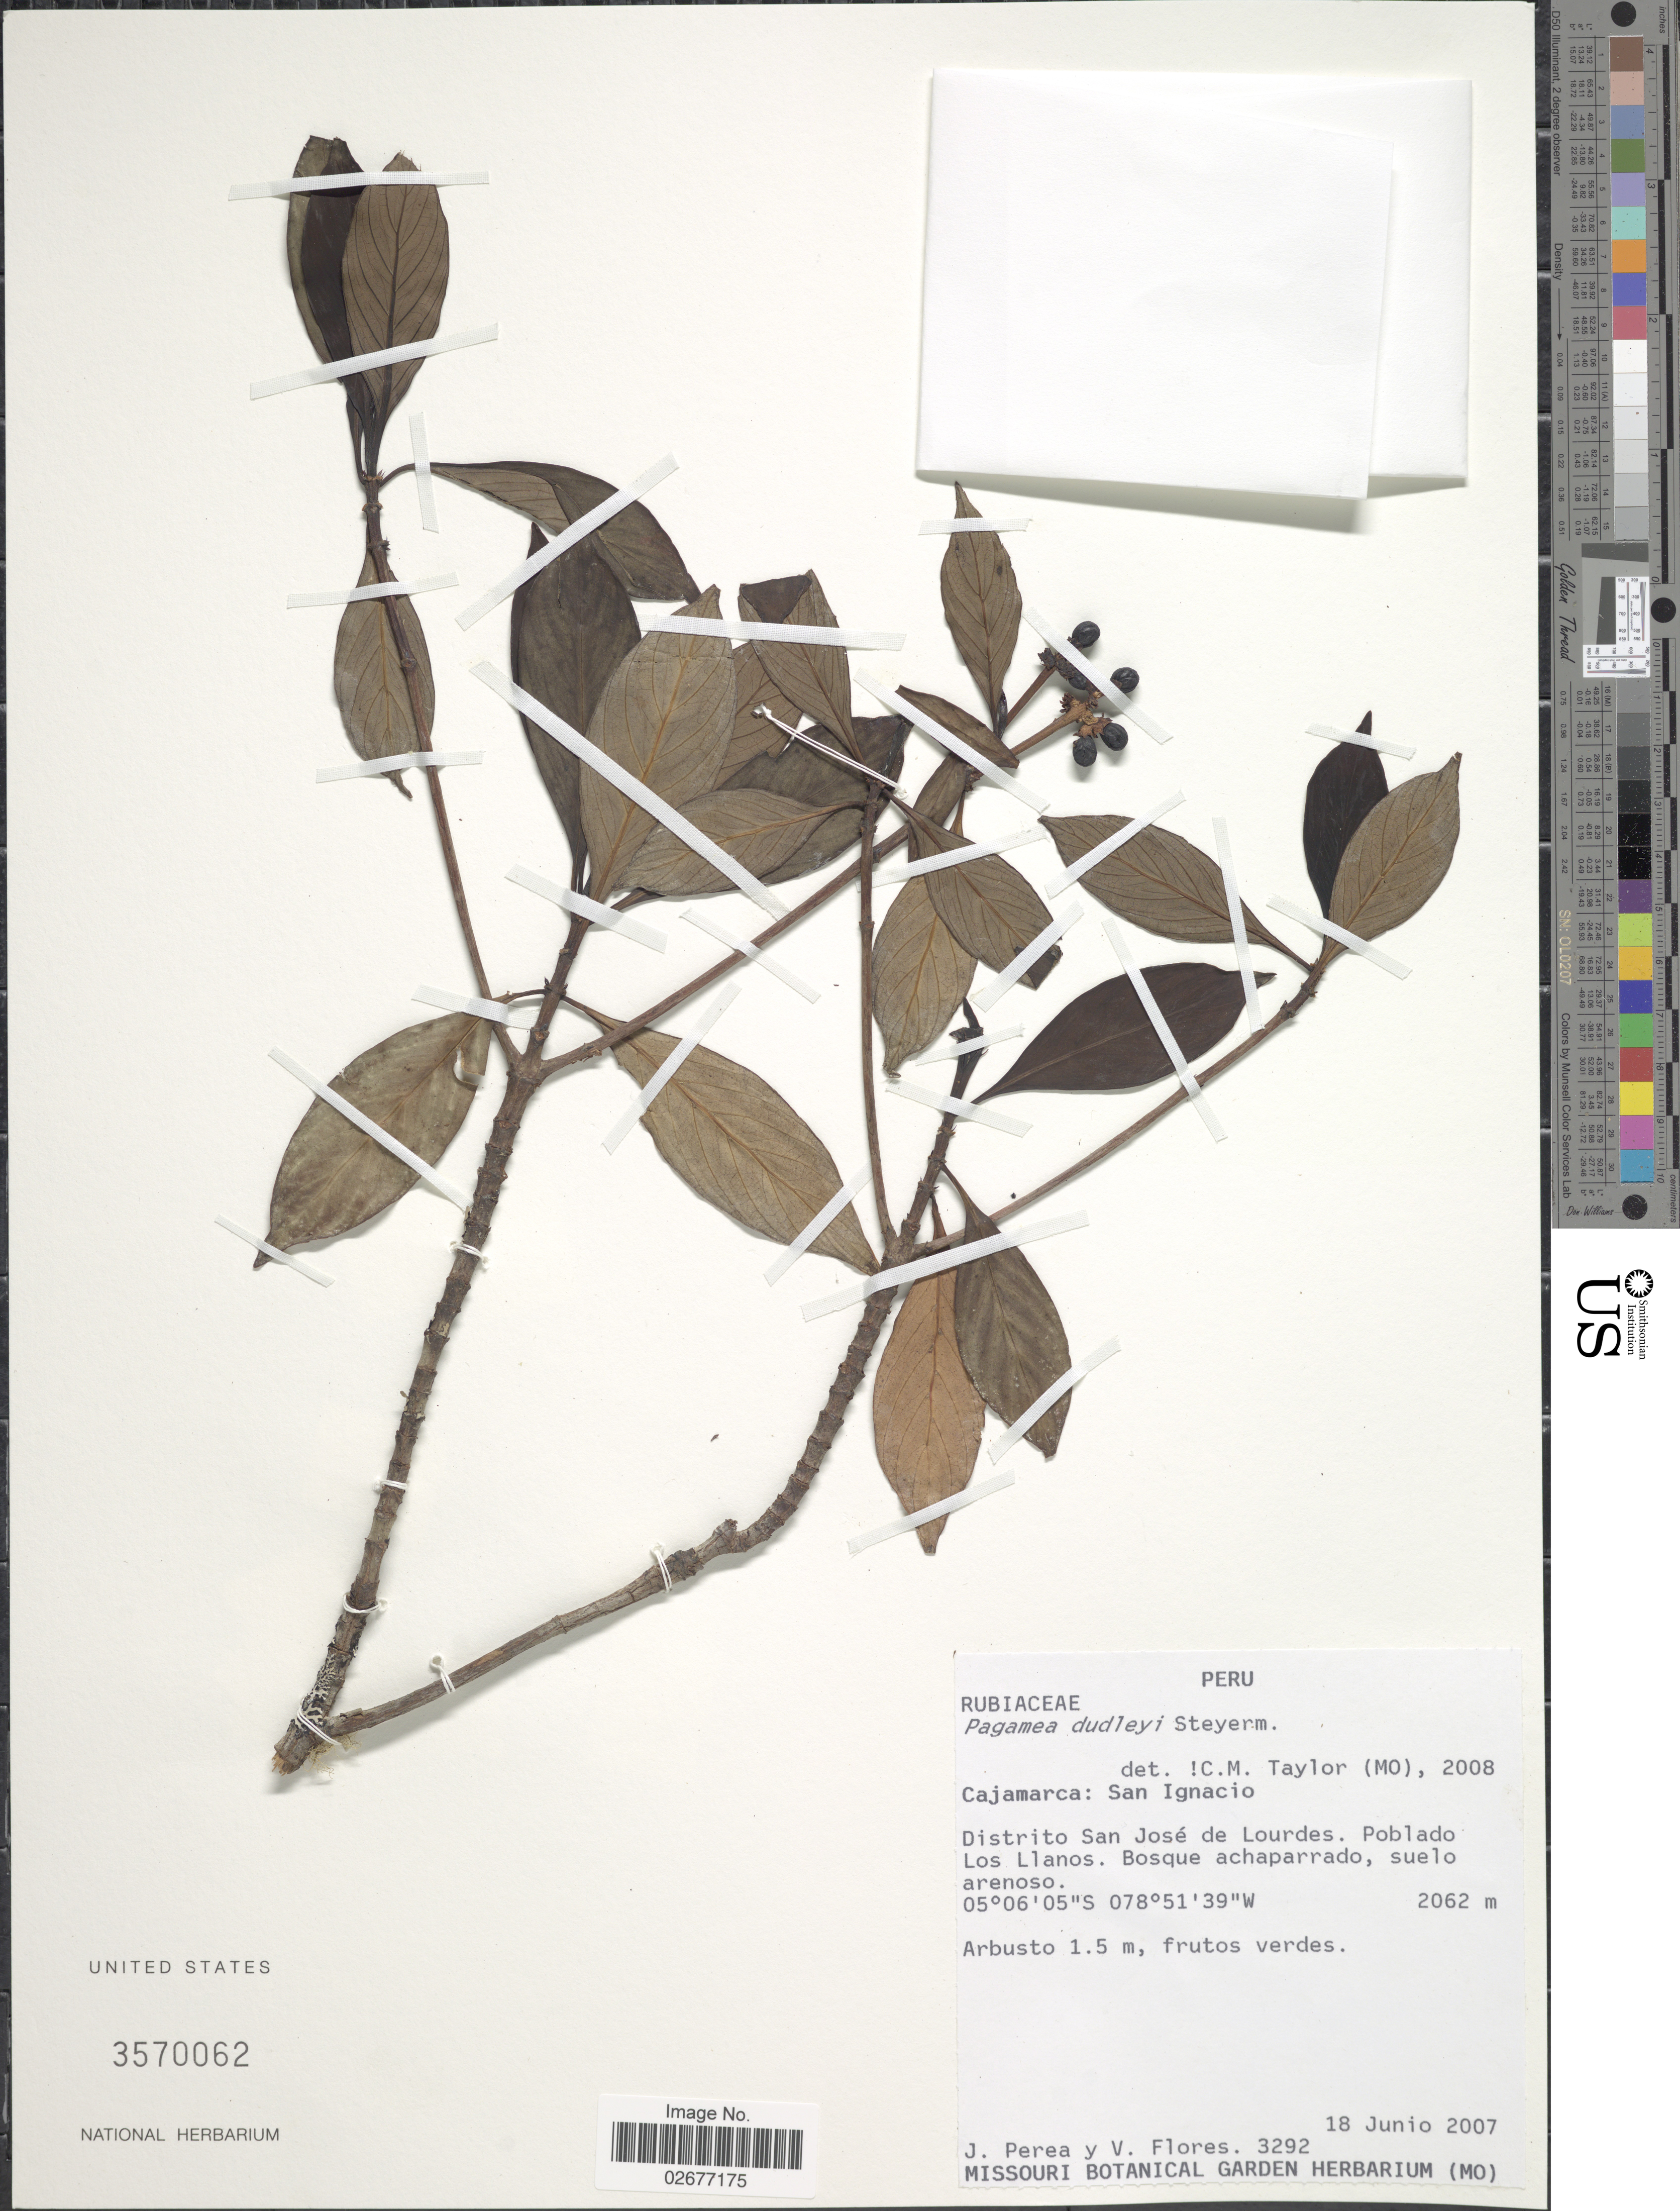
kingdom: Plantae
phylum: Tracheophyta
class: Magnoliopsida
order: Gentianales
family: Rubiaceae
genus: Pagamea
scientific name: Pagamea dudleyi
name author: Steyerm.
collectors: J. Perea & V. Flores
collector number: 3292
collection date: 2007-06-18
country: Peru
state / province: Cajamarca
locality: Cajamarca: San Ignacio, Distrito San Jose de Lourdes, Poblado Los Llanos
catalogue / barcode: US 3570062